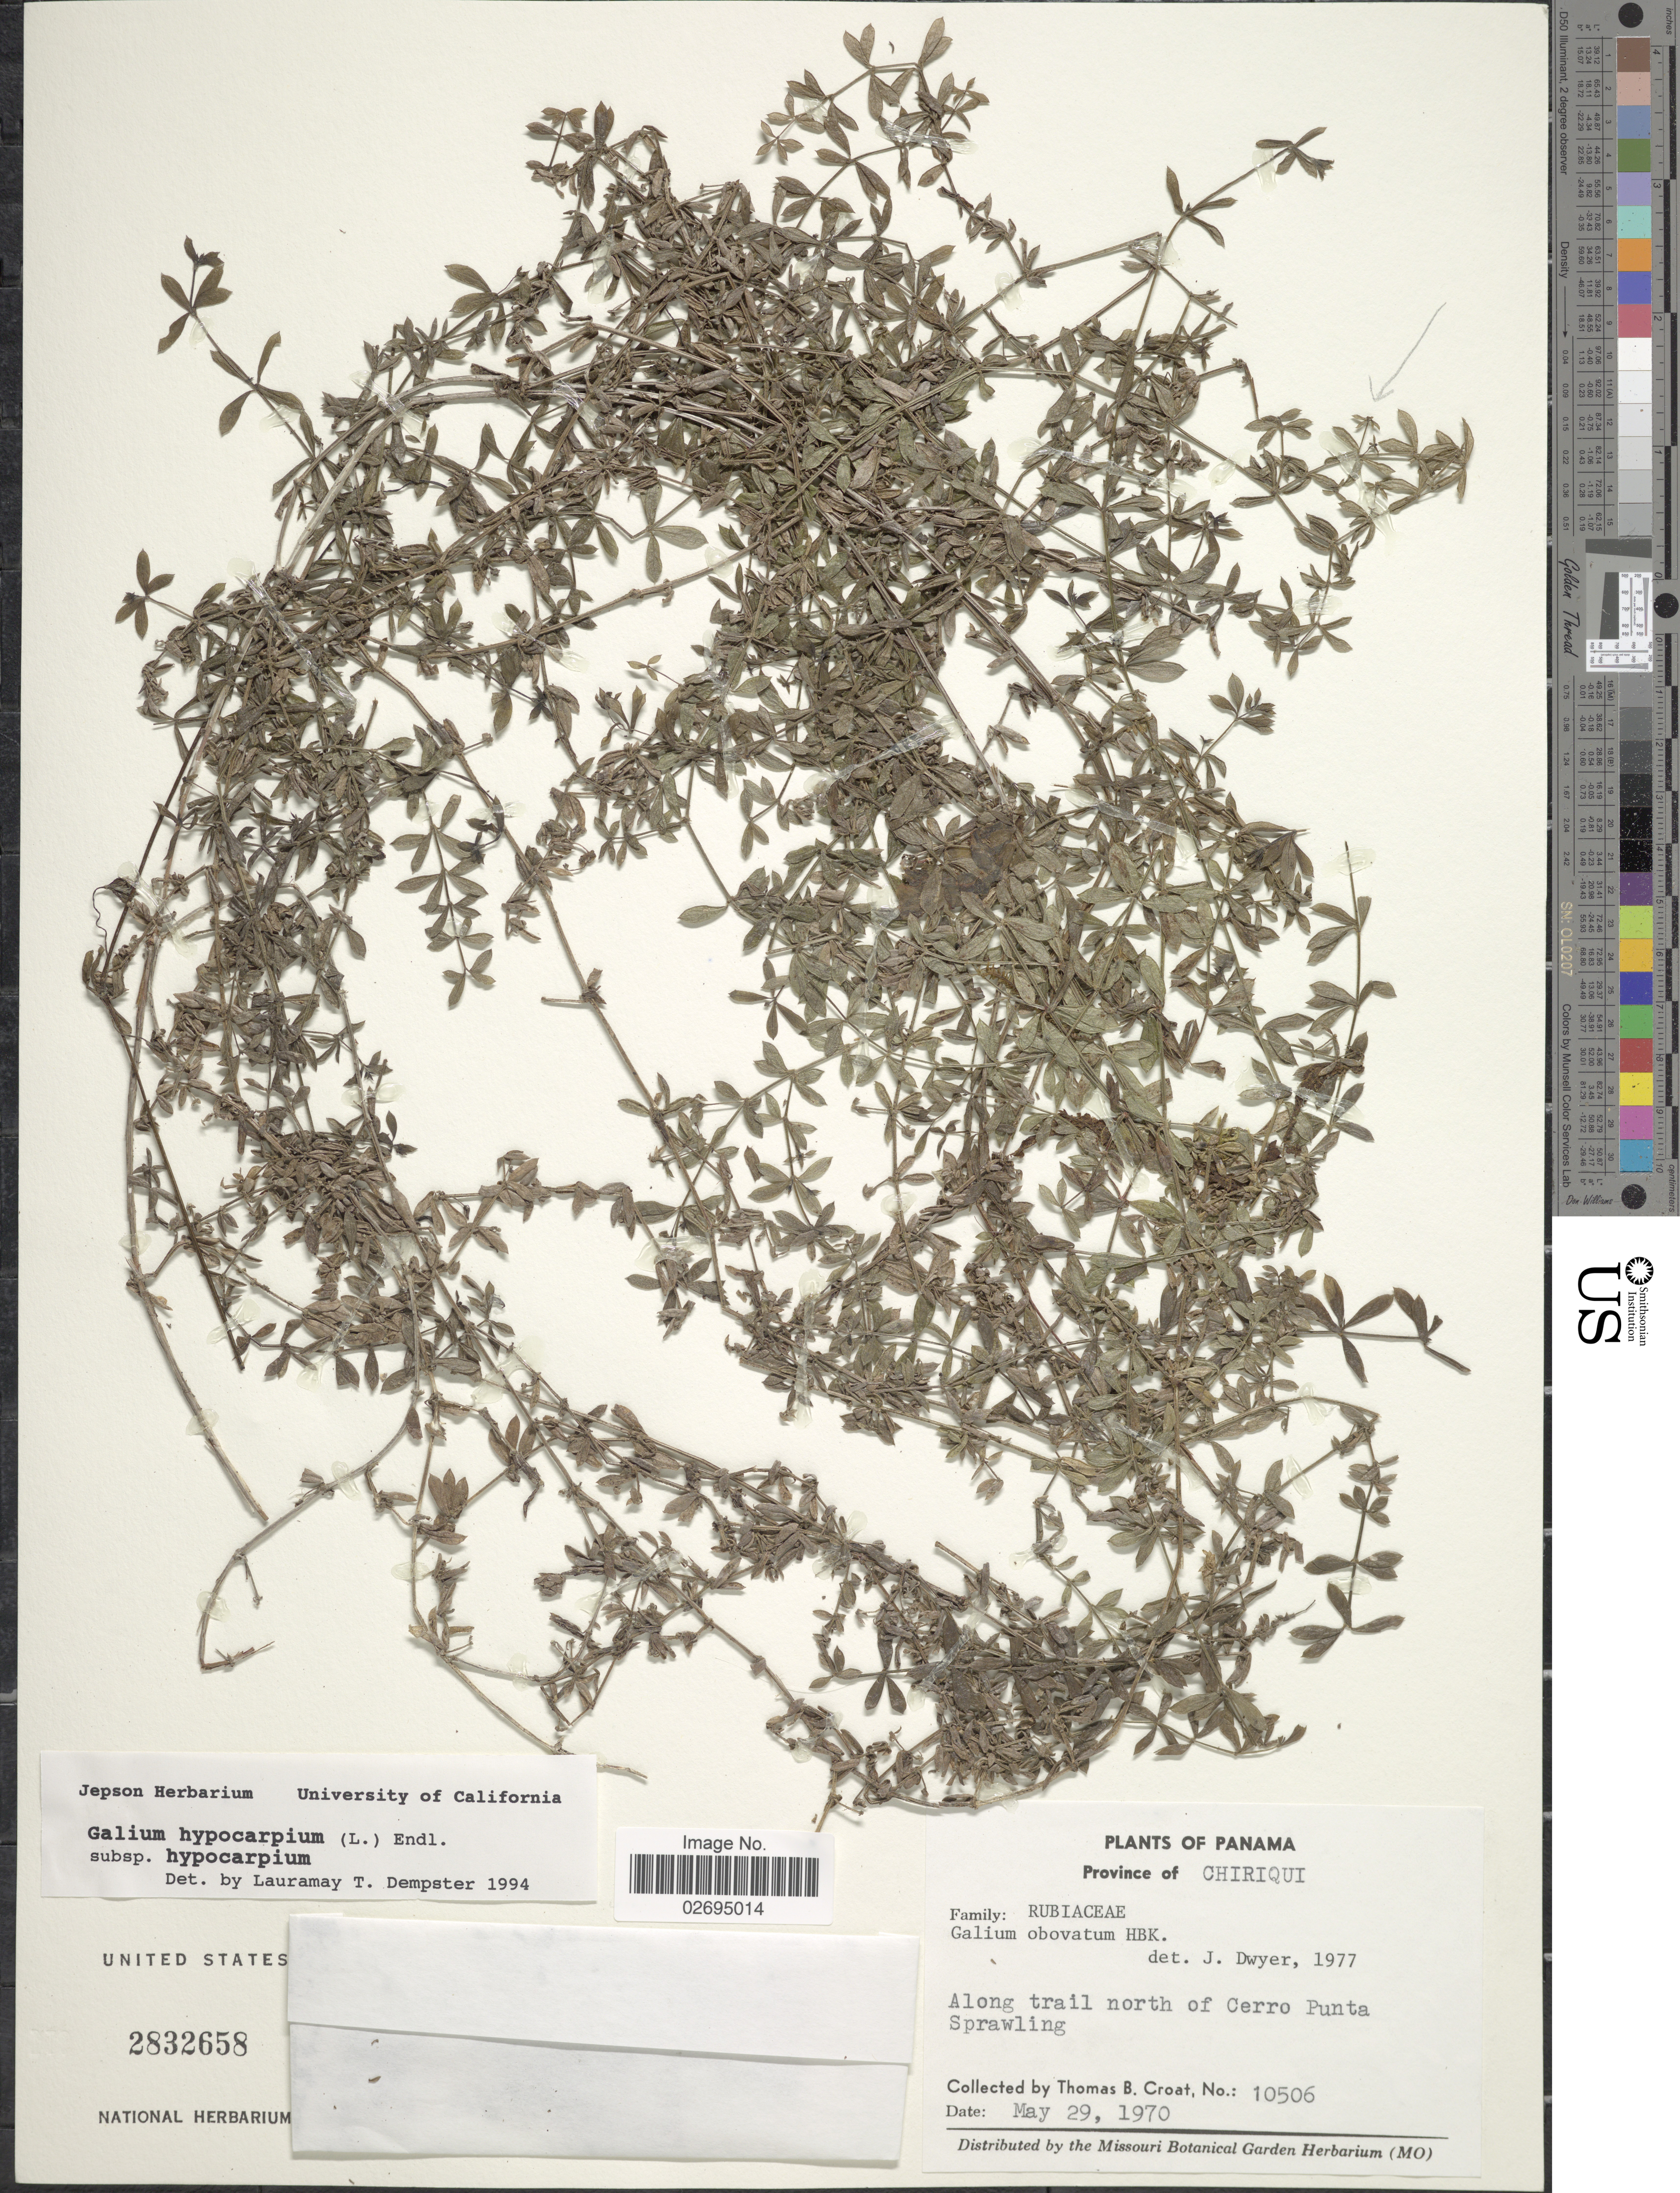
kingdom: Plantae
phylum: Tracheophyta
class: Magnoliopsida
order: Gentianales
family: Rubiaceae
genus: Galium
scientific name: Galium hypocarpium subsp. hypocarpium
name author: (L.) Endl. ex Griseb.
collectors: T. B. Croat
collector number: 10506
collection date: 1970-05-29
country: Panama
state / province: Chiriqui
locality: Along trail north of Cerro Punta Sprawling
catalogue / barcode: US 2832658